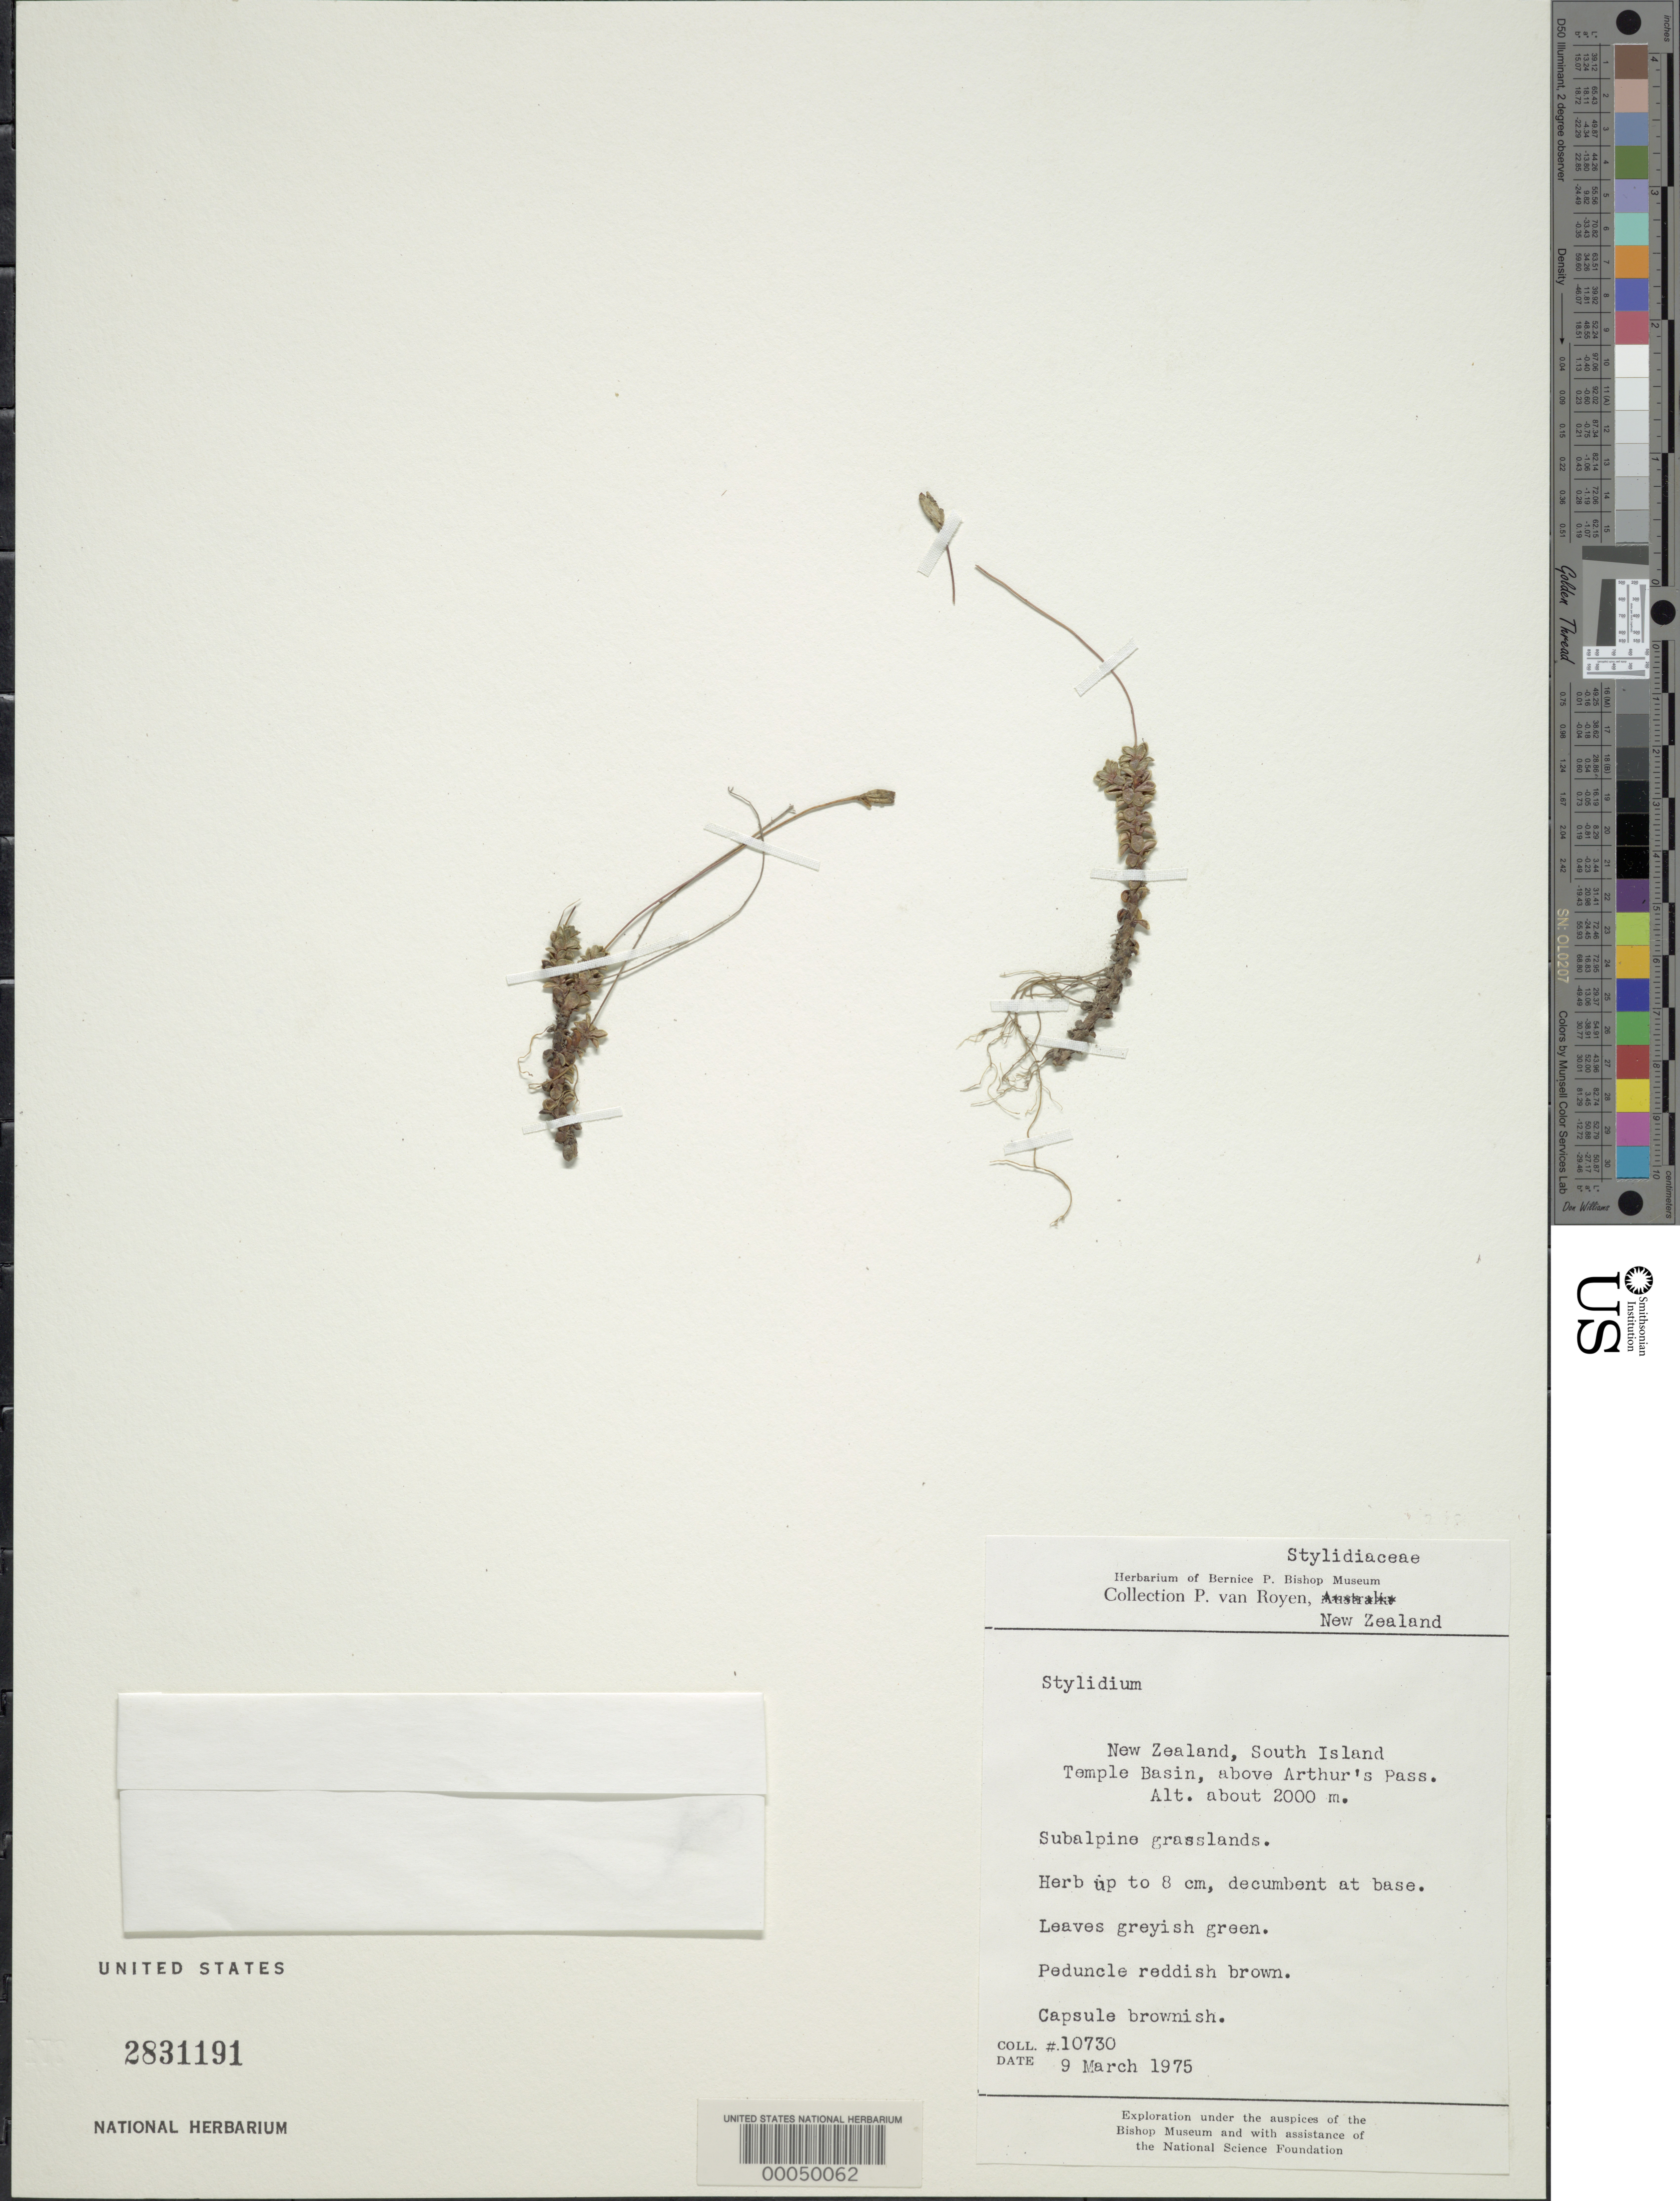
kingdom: Plantae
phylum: Tracheophyta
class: Magnoliopsida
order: Asterales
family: Stylidiaceae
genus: Stylidium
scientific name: Stylidium sp.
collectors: P. van Royen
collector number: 10730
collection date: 1975-03-09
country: New Zealand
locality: South Island, Temple Basin, above Arthur's Pass.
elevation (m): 2000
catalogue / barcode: US 2831191